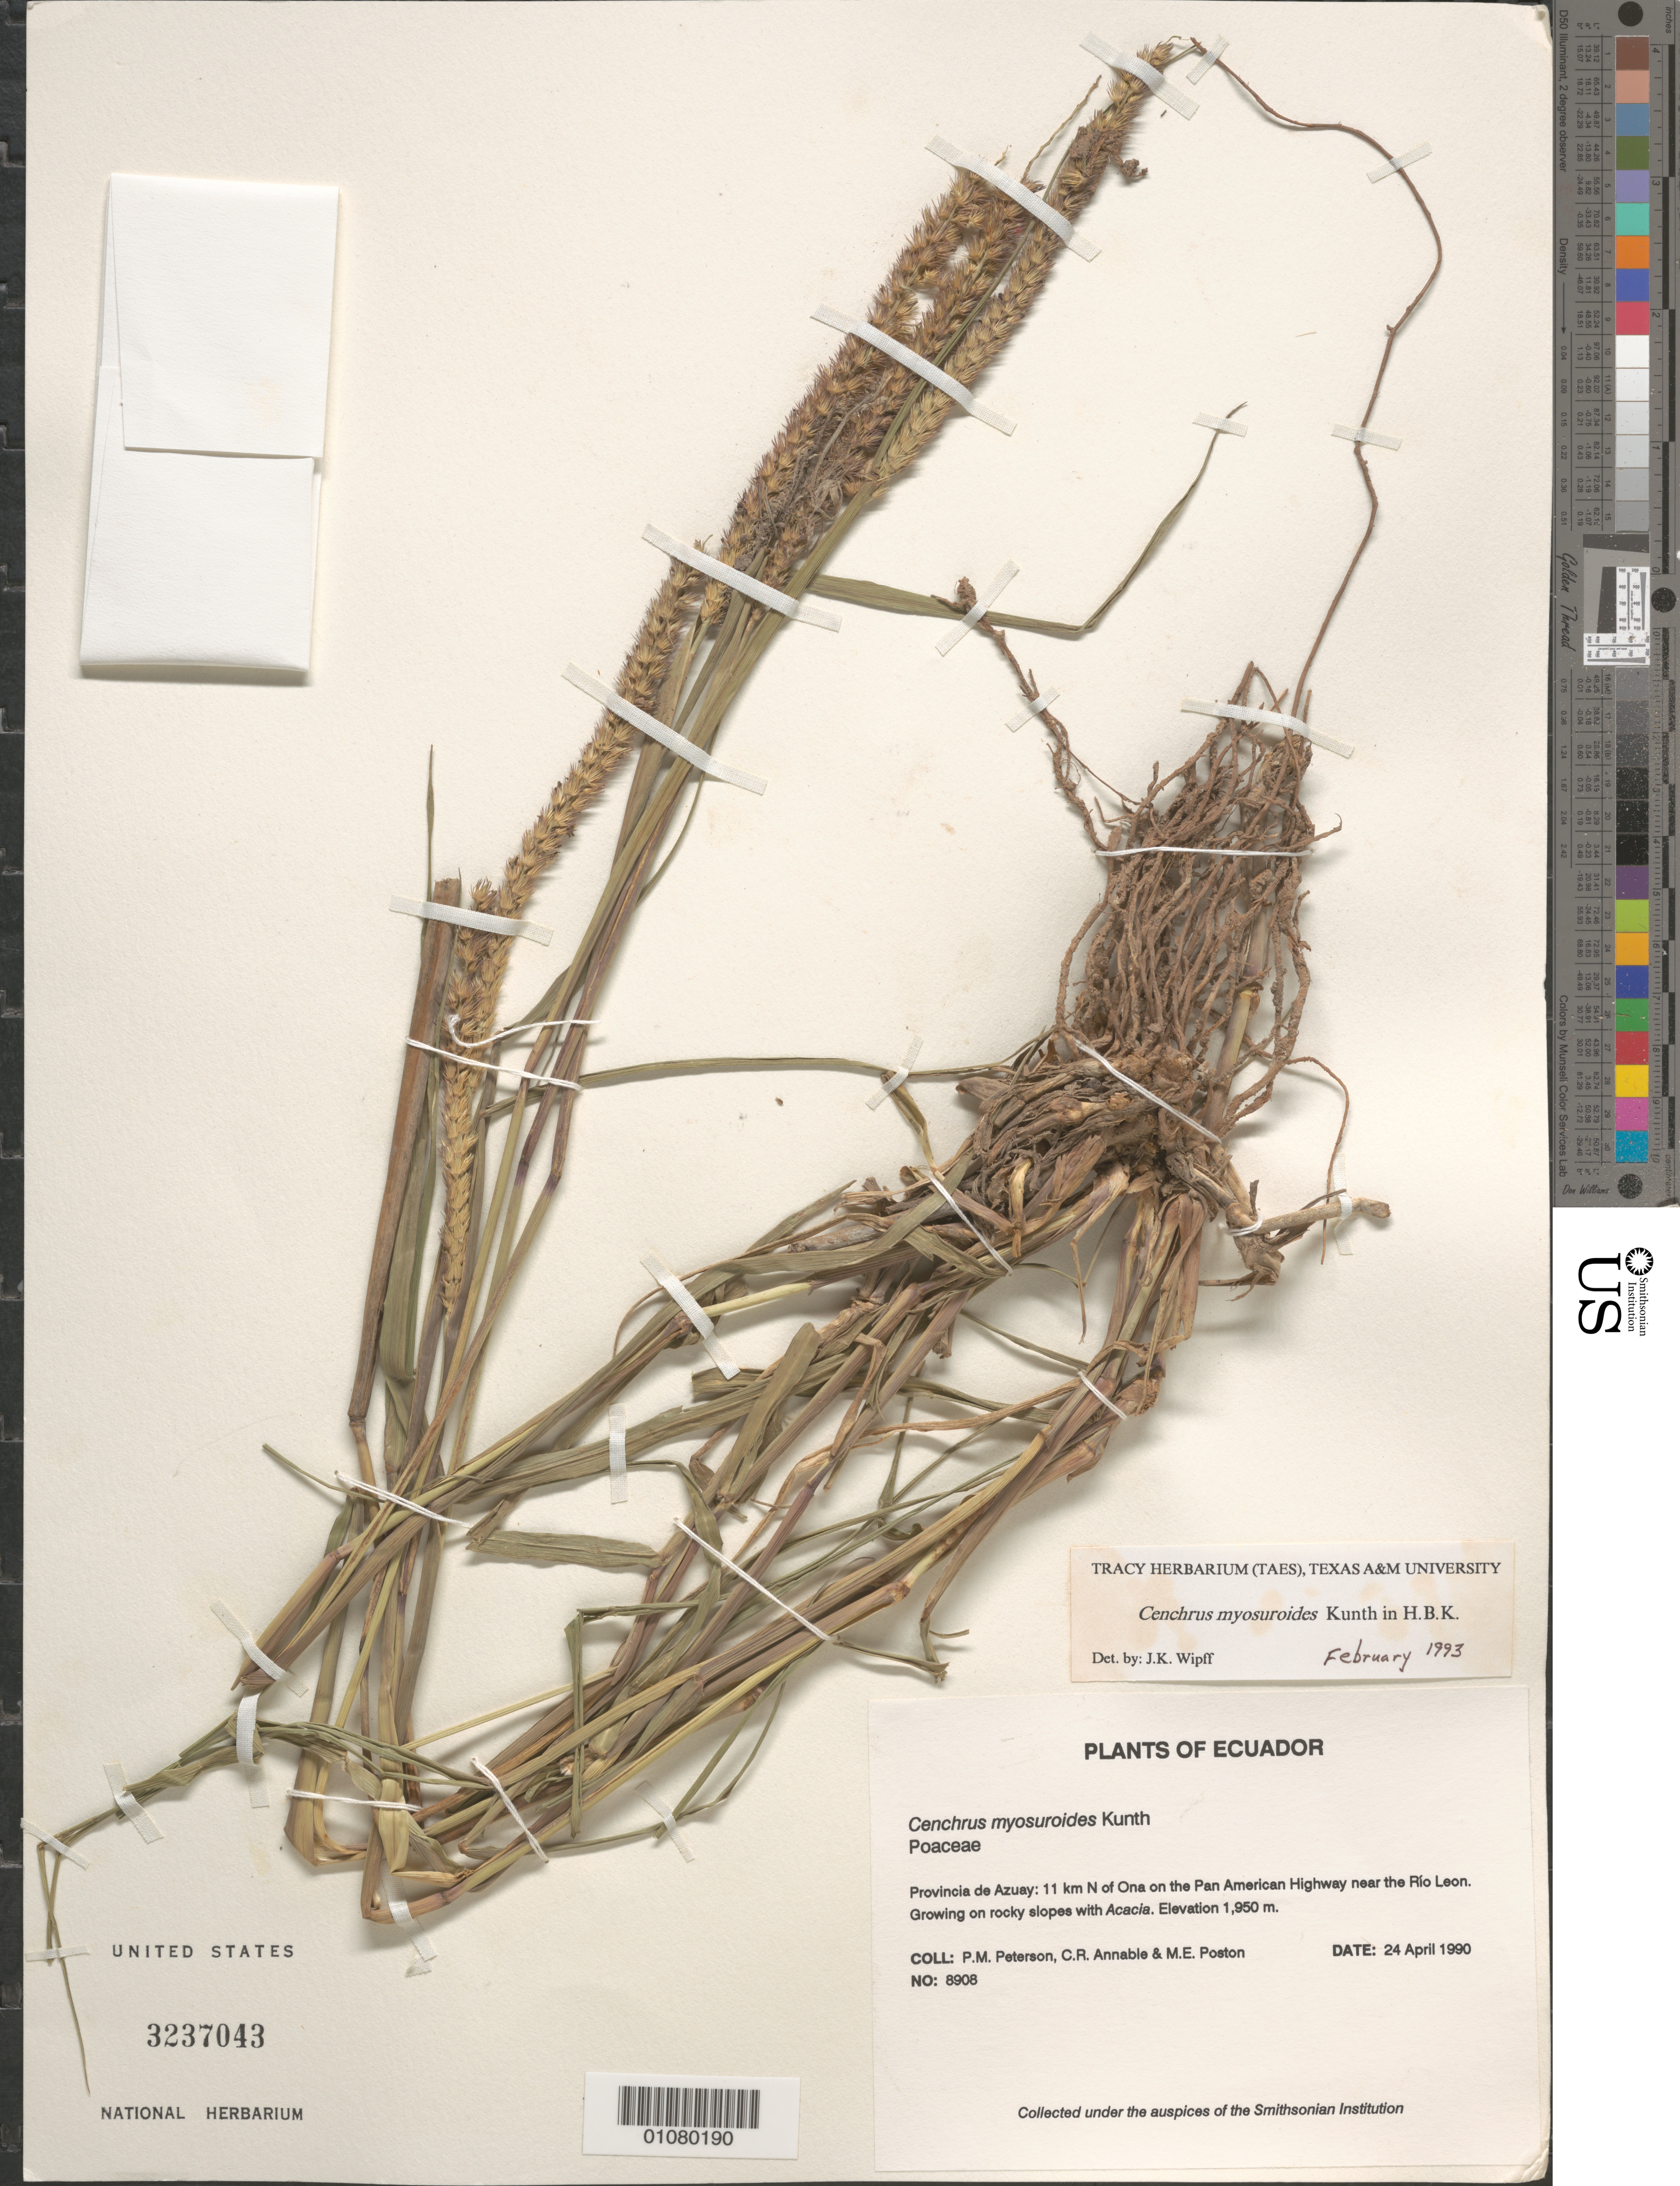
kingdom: Plantae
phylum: Tracheophyta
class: Liliopsida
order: Poales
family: Poaceae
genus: Cenchrus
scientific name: Cenchrus myosuroides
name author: Kunth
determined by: Wipff, J. K.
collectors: P. M. Peterson, C. R. Annable & M. Poston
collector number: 08908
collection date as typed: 24 Apr 1990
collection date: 1990-04-24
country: Ecuador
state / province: Azuay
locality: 11 km N of Ona on the Pan American Highway near the Rio Leon.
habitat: Growing on rocky slopes with Acacia.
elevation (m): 1950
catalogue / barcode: US 3237043